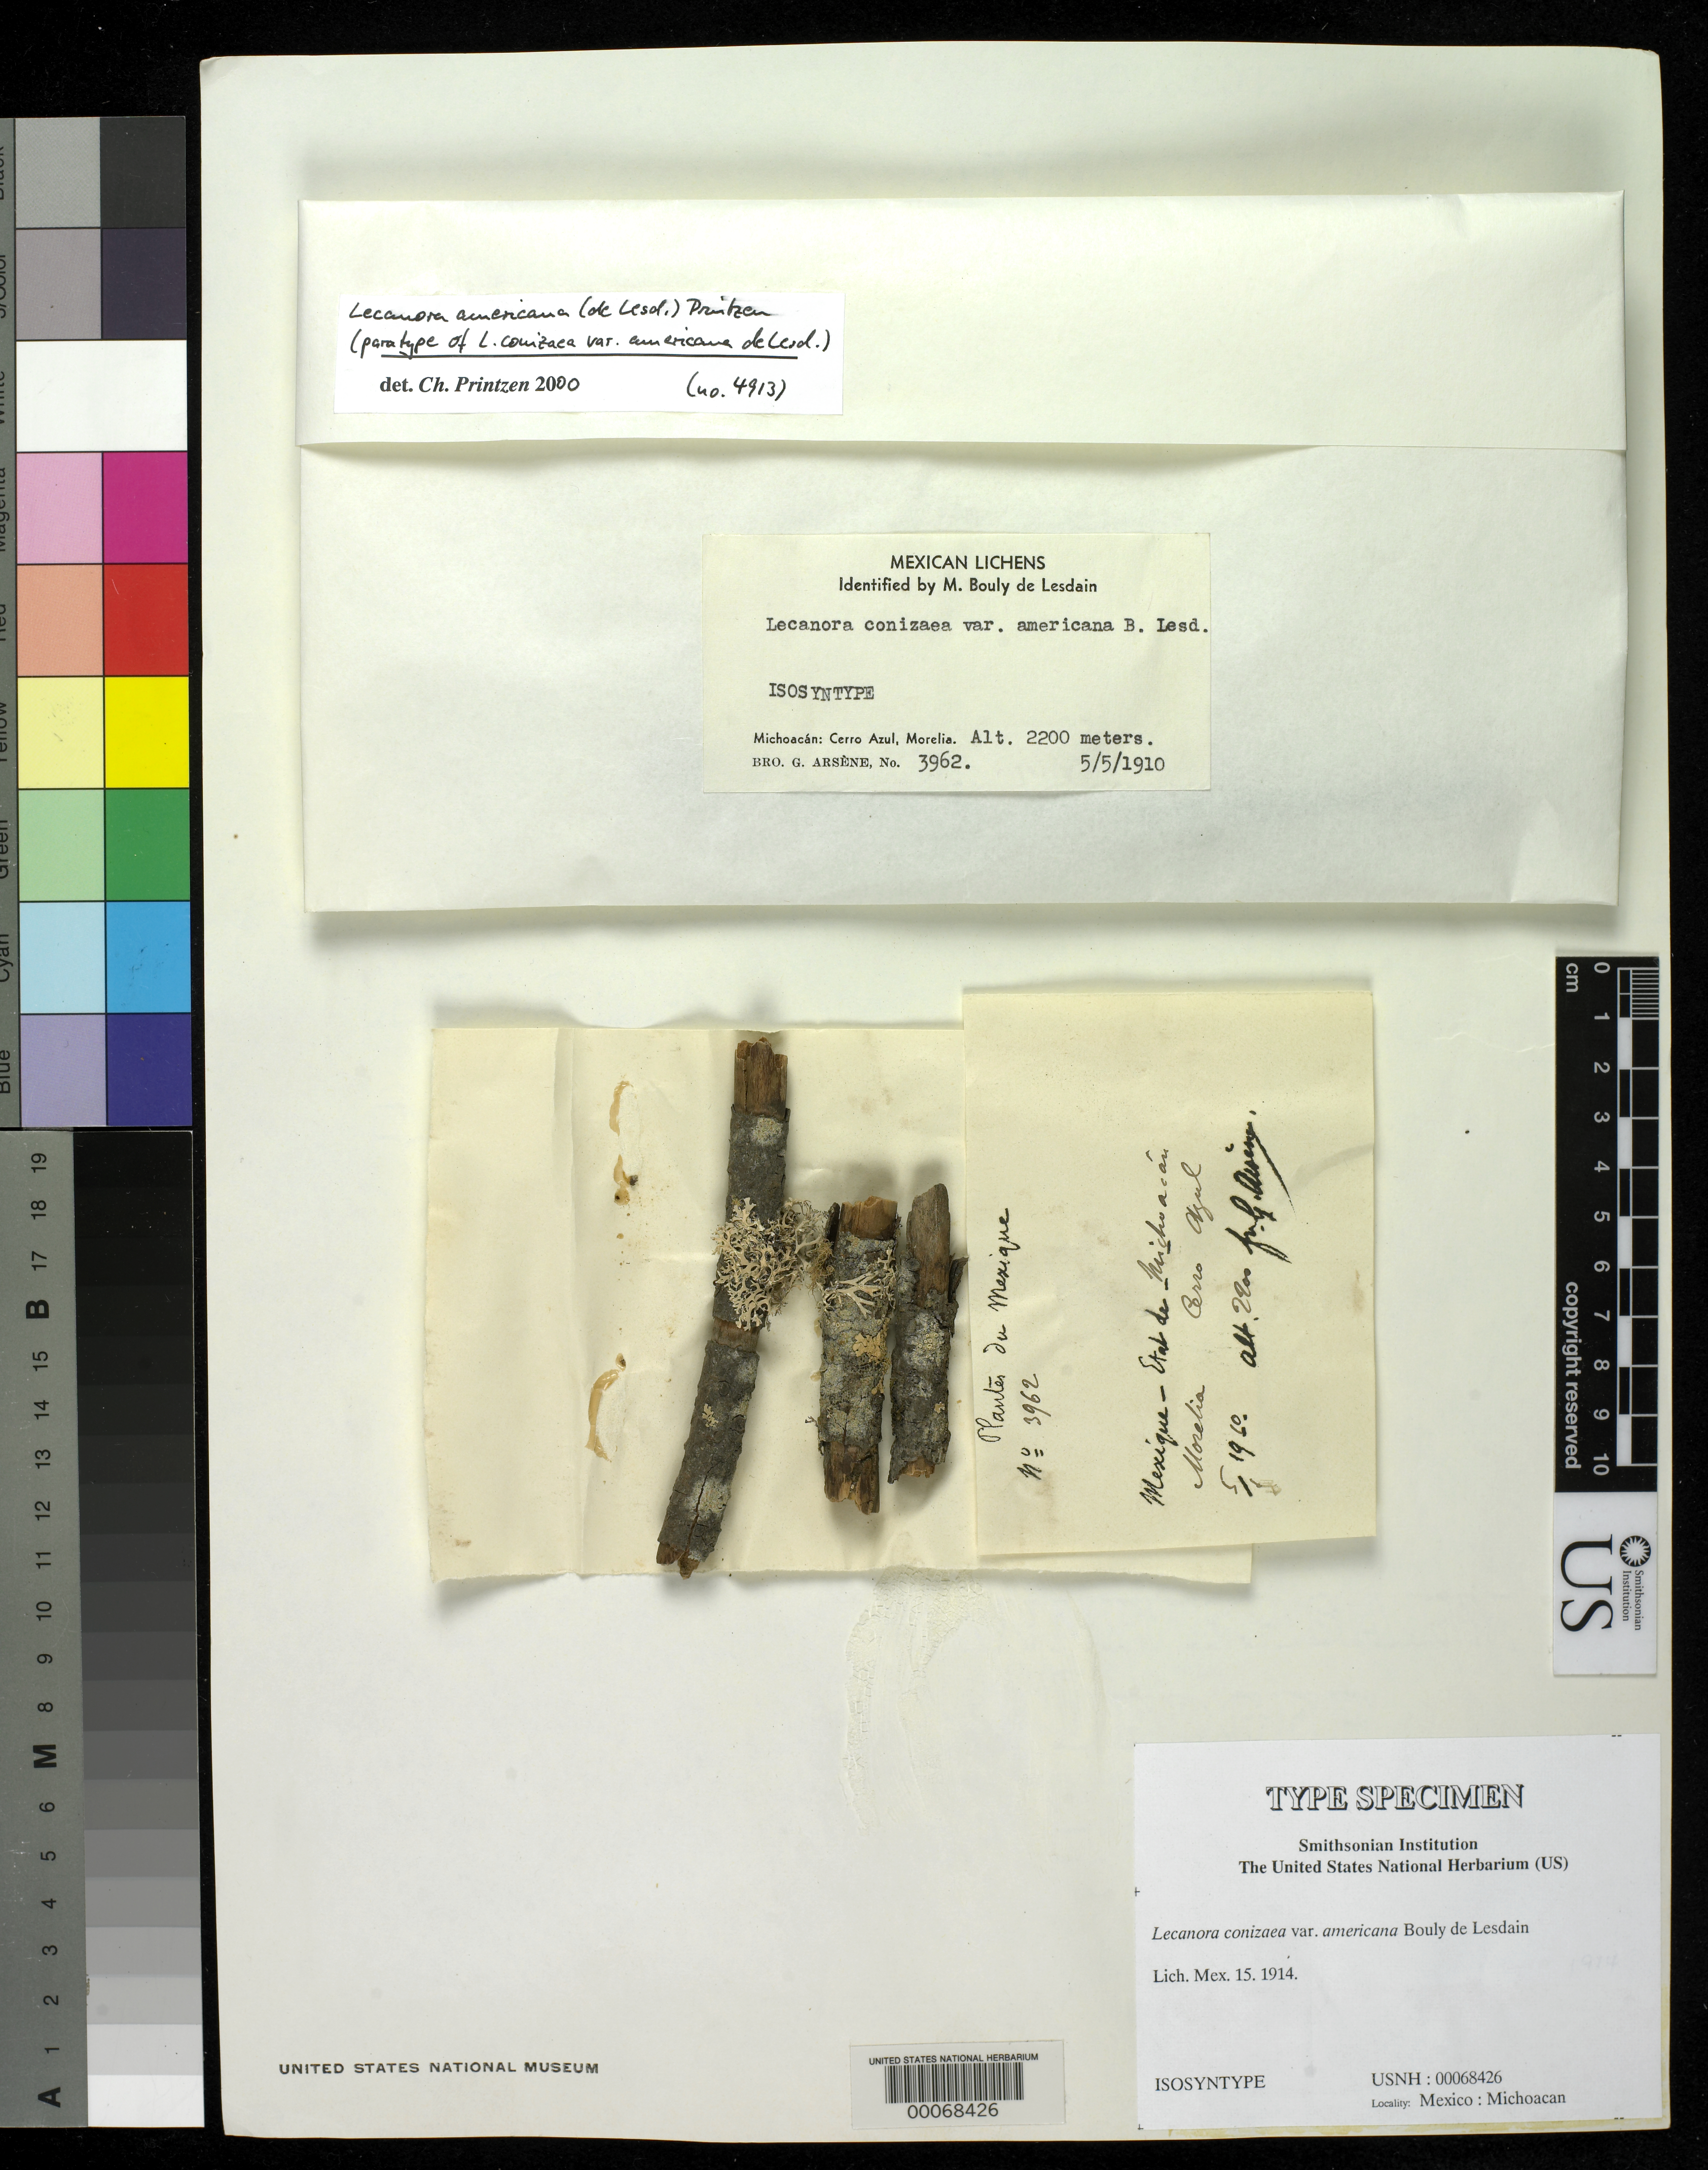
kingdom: Fungi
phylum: Ascomycota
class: Lecanoromycetes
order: Lecanorales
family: Lecanoraceae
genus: Lecanora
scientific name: Lecanora conizaea var. americana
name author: B. de Lesd.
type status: Isosyntype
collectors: Bro. G. Arsène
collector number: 3962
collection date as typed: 05 May 1910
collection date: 1910-05-05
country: Mexico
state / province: Michoacán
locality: Cerro Azul; Morelia.